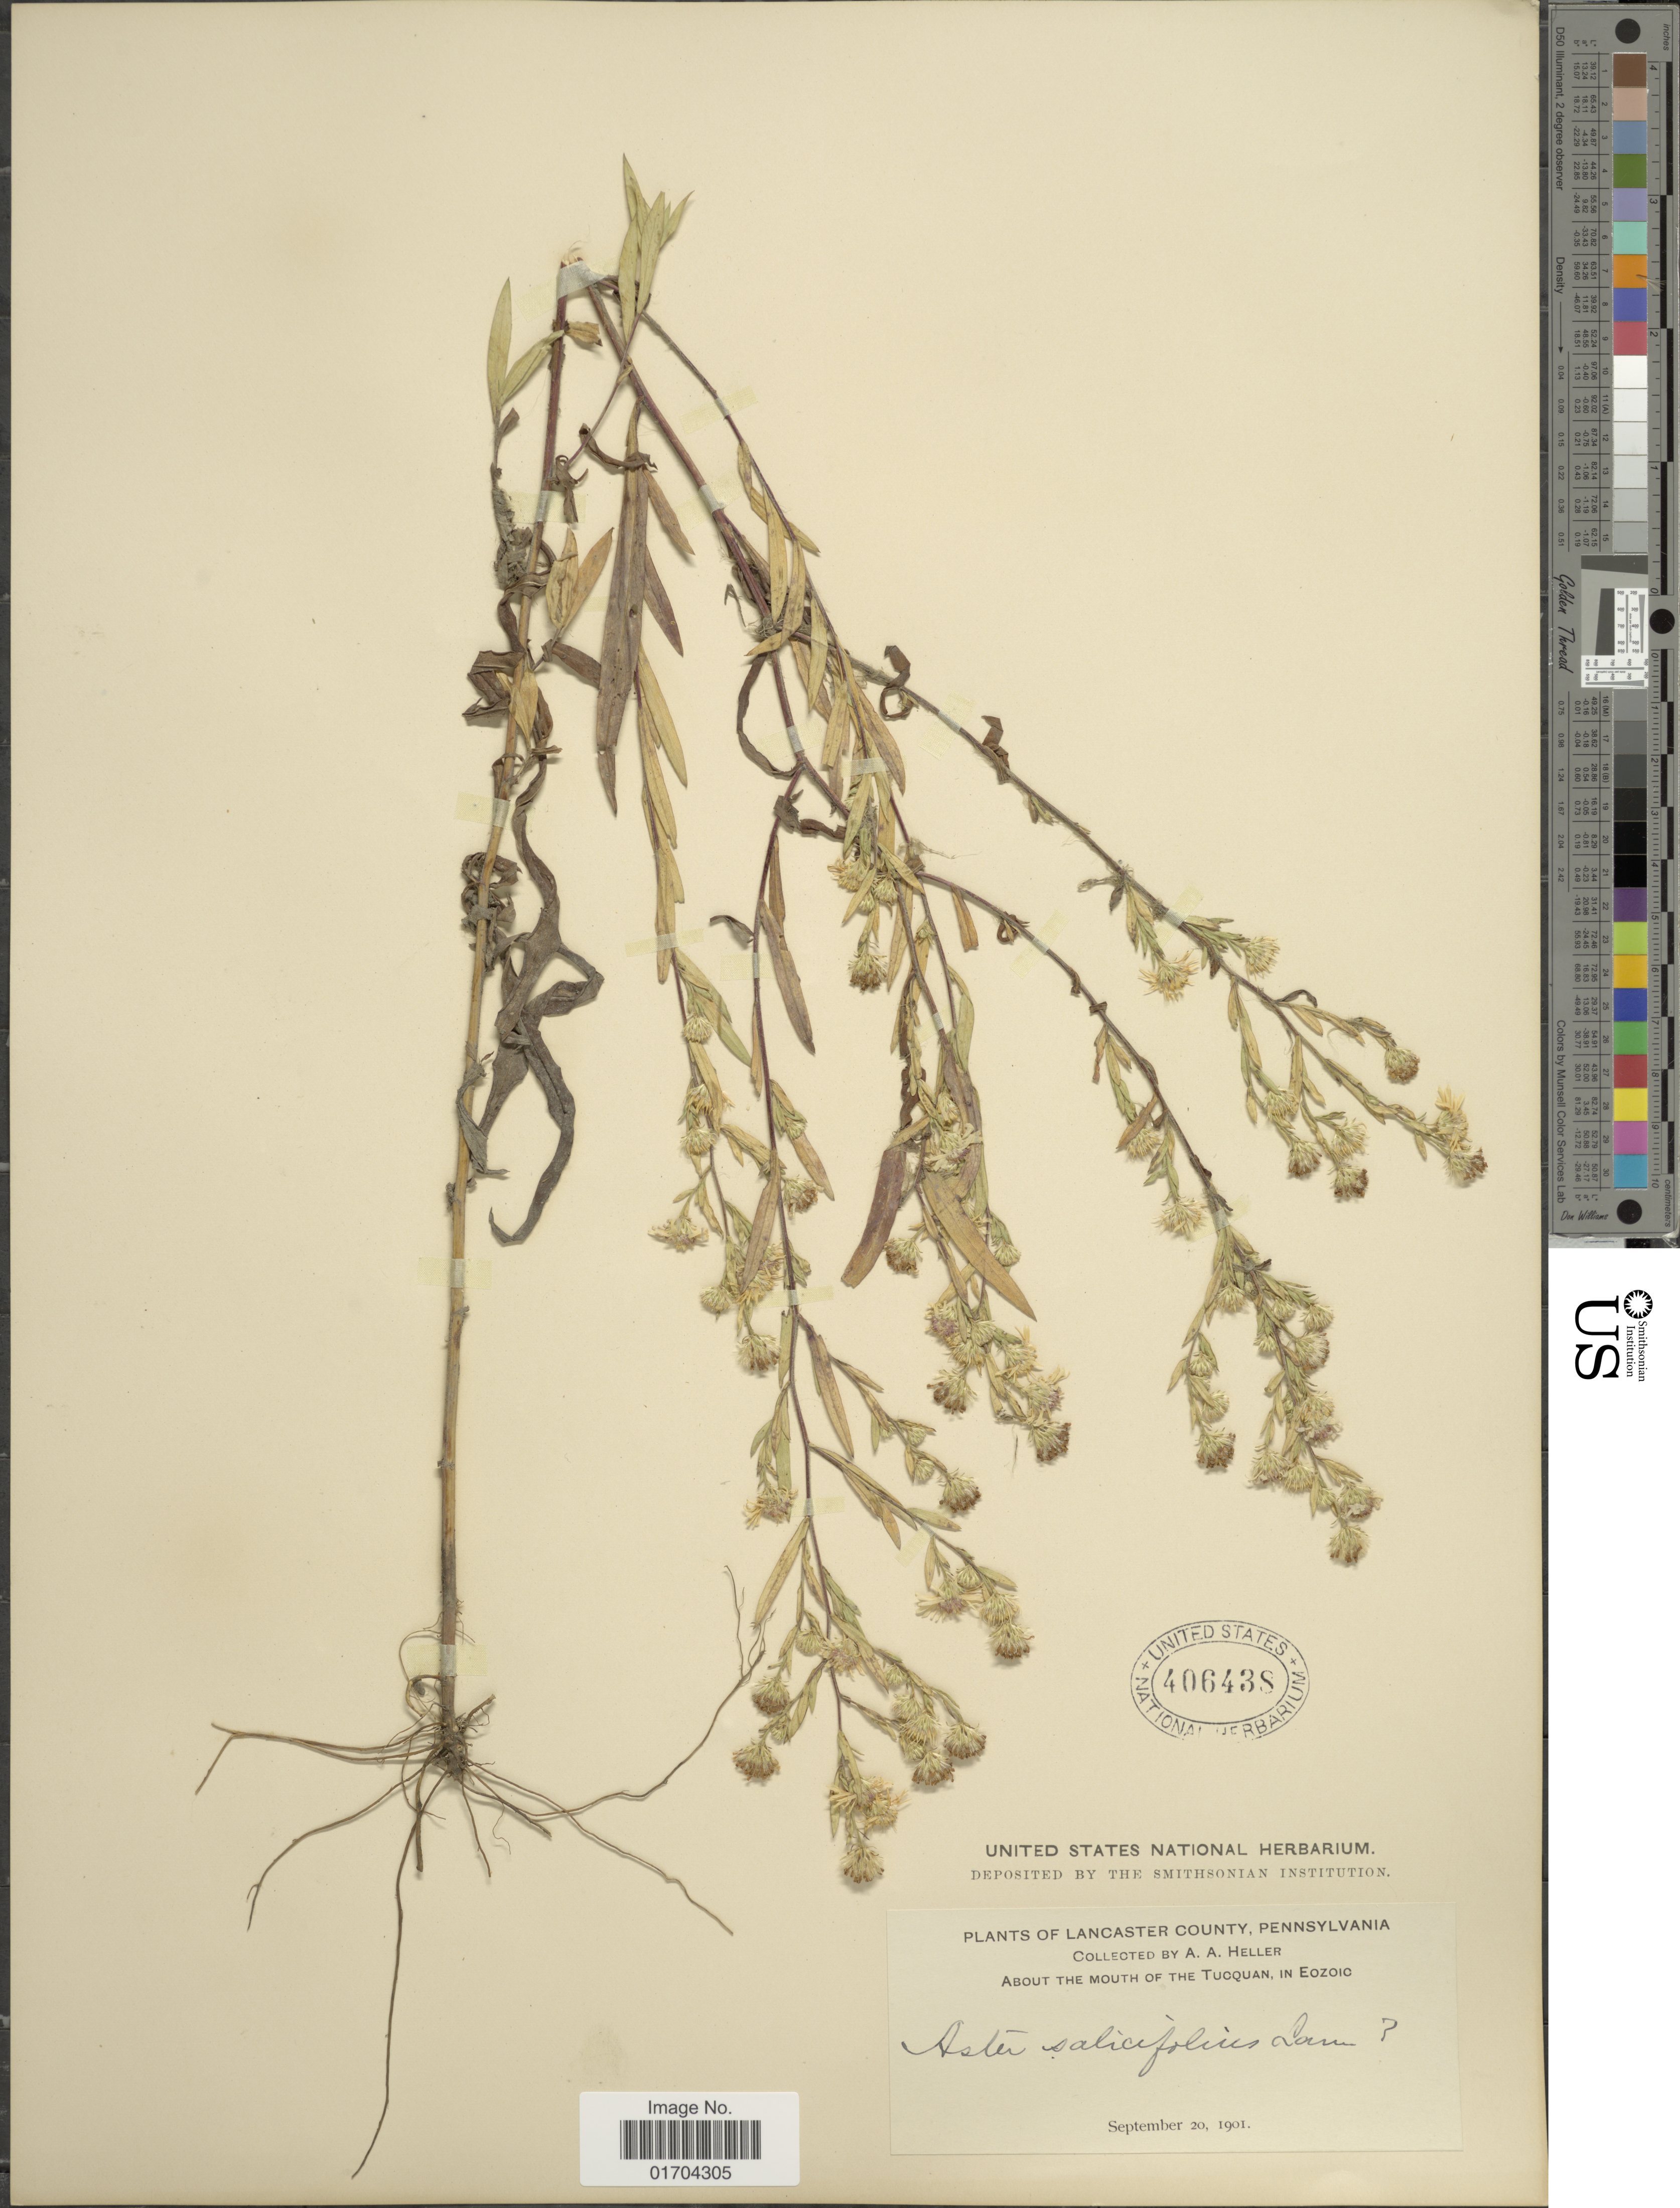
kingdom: Plantae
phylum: Tracheophyta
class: Magnoliopsida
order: Asterales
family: Asteraceae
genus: Symphyotrichum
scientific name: Symphyotrichum sp.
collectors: A. A. Heller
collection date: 1901-09-20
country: United States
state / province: Pennsylvania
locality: Lancaster County, about the Mouth of the Tucquan, in Eozoic.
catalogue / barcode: US 406438